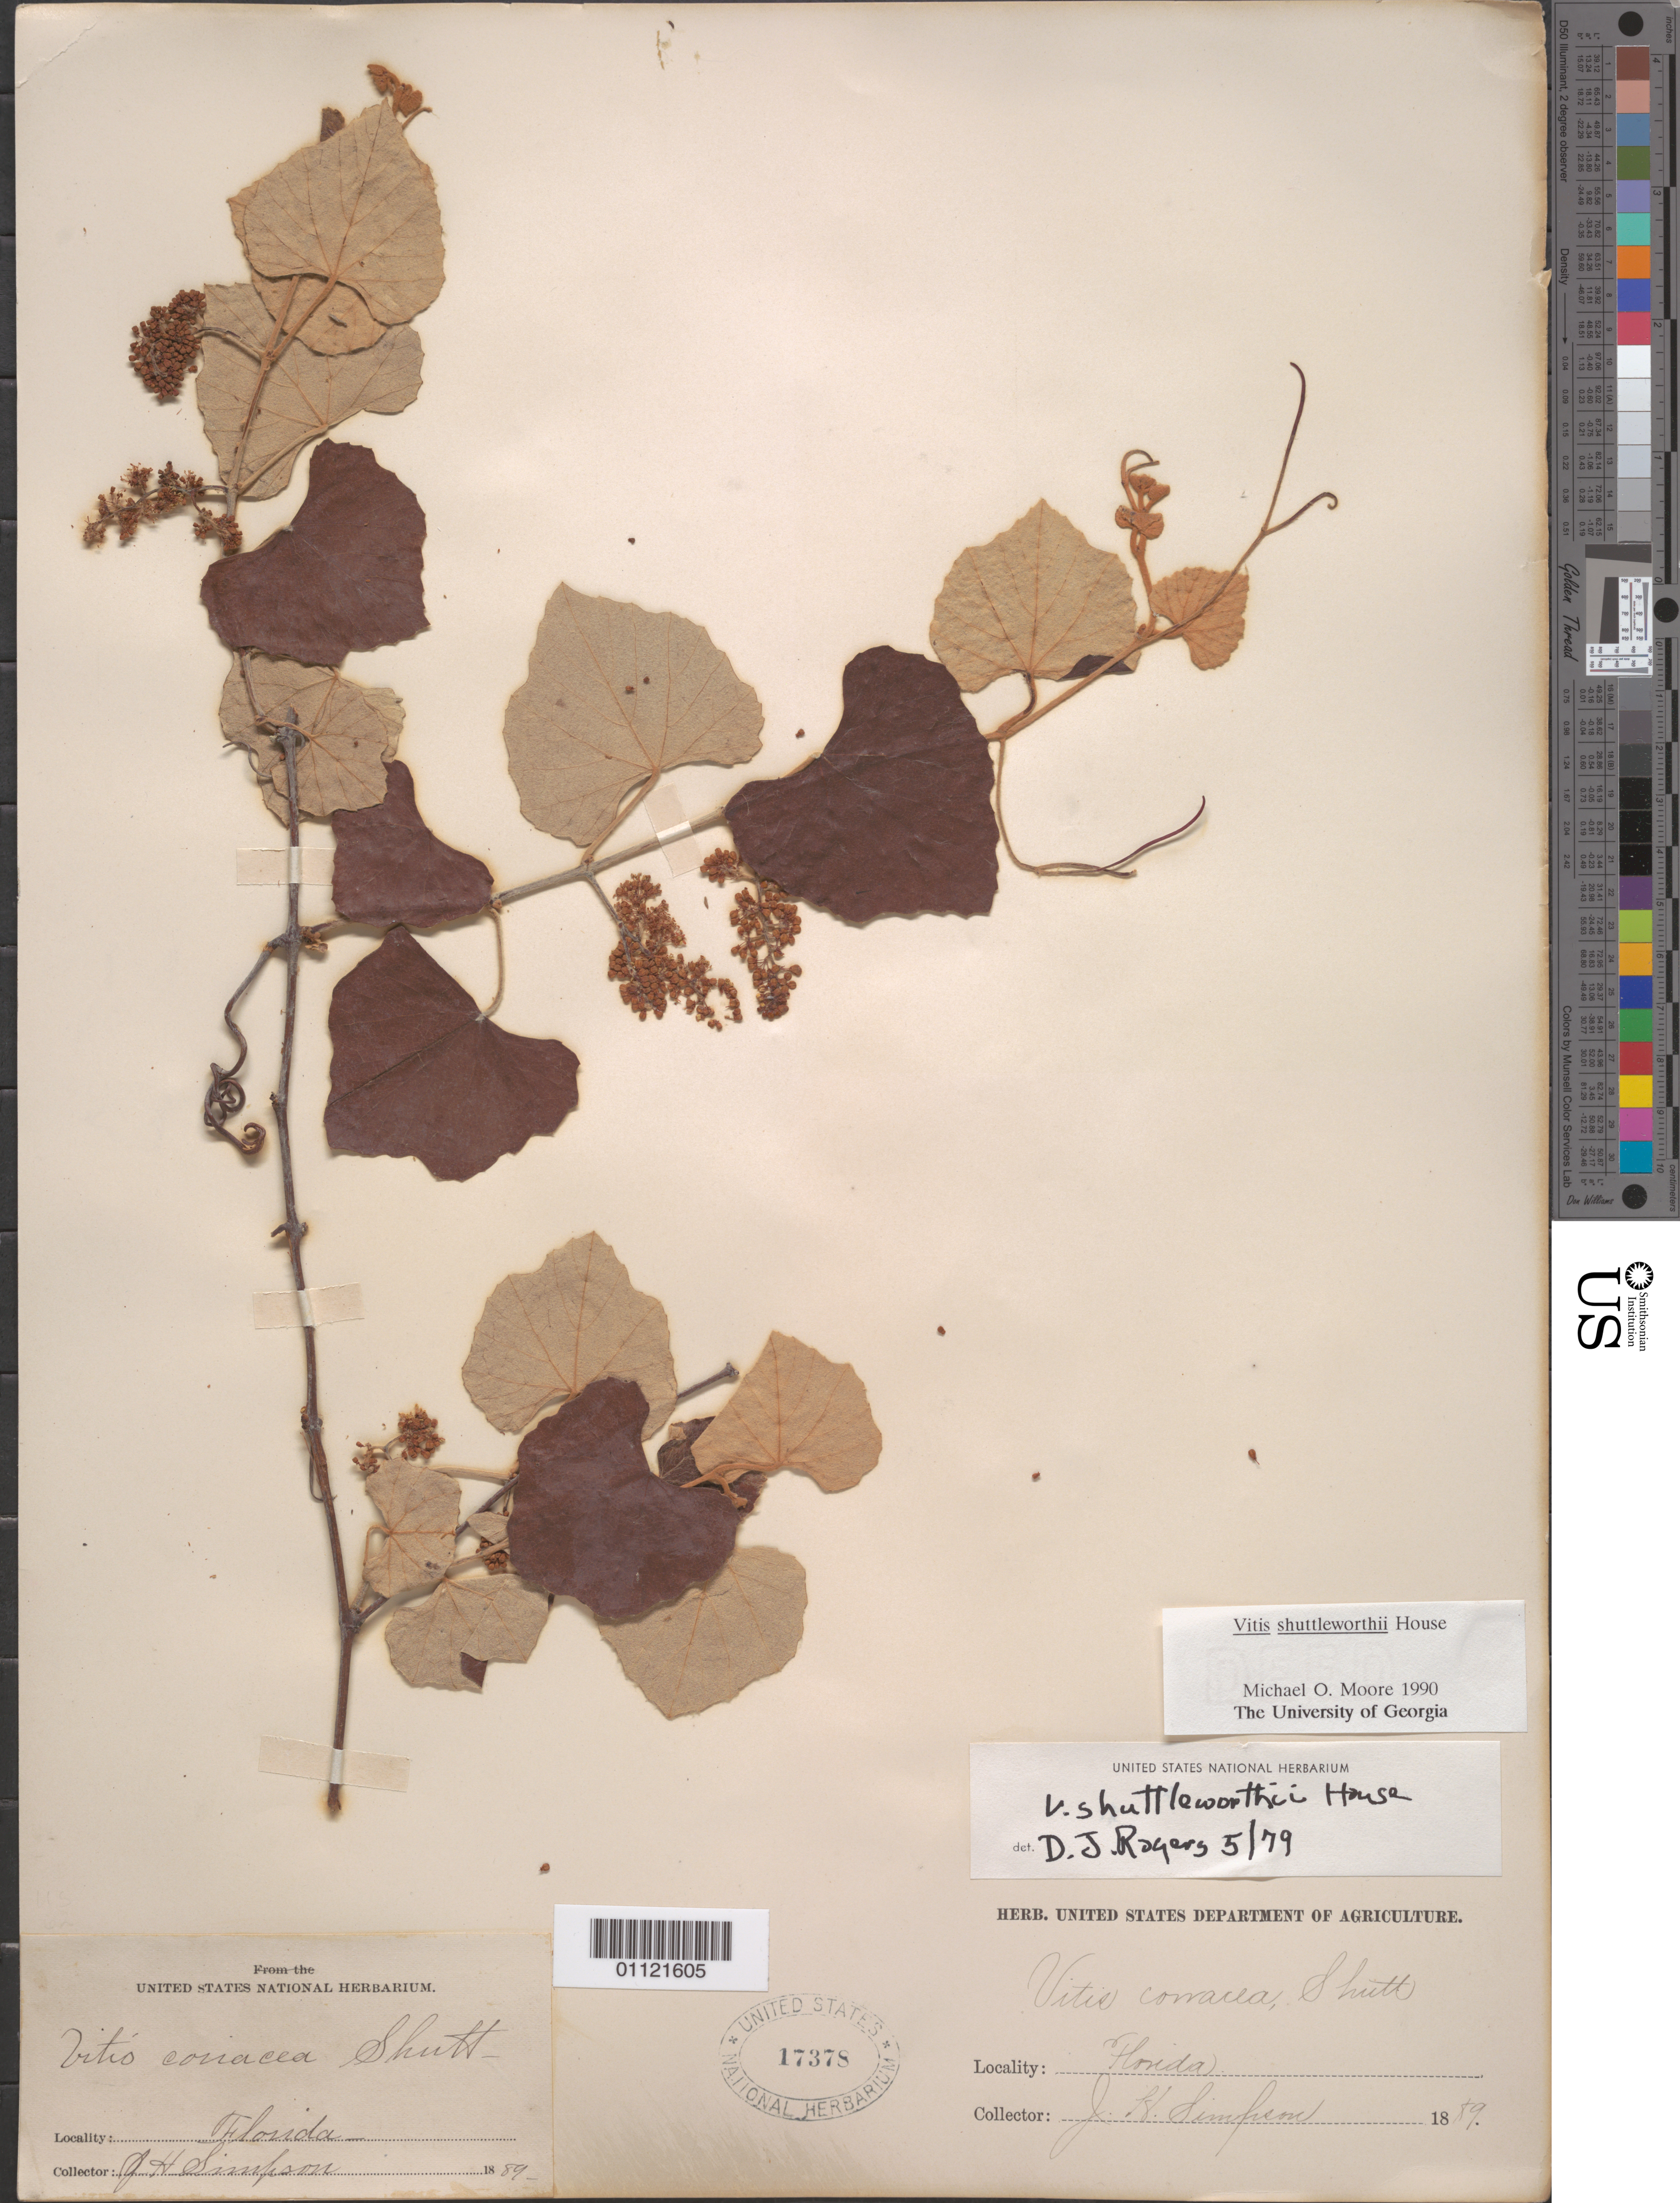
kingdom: Plantae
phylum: Tracheophyta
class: Magnoliopsida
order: Vitales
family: Vitaceae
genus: Vitis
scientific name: Vitis shuttleworthii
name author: House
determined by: Rogers, D. J.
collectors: J. H. Simpson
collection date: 1889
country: United States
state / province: Florida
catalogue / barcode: US 17378